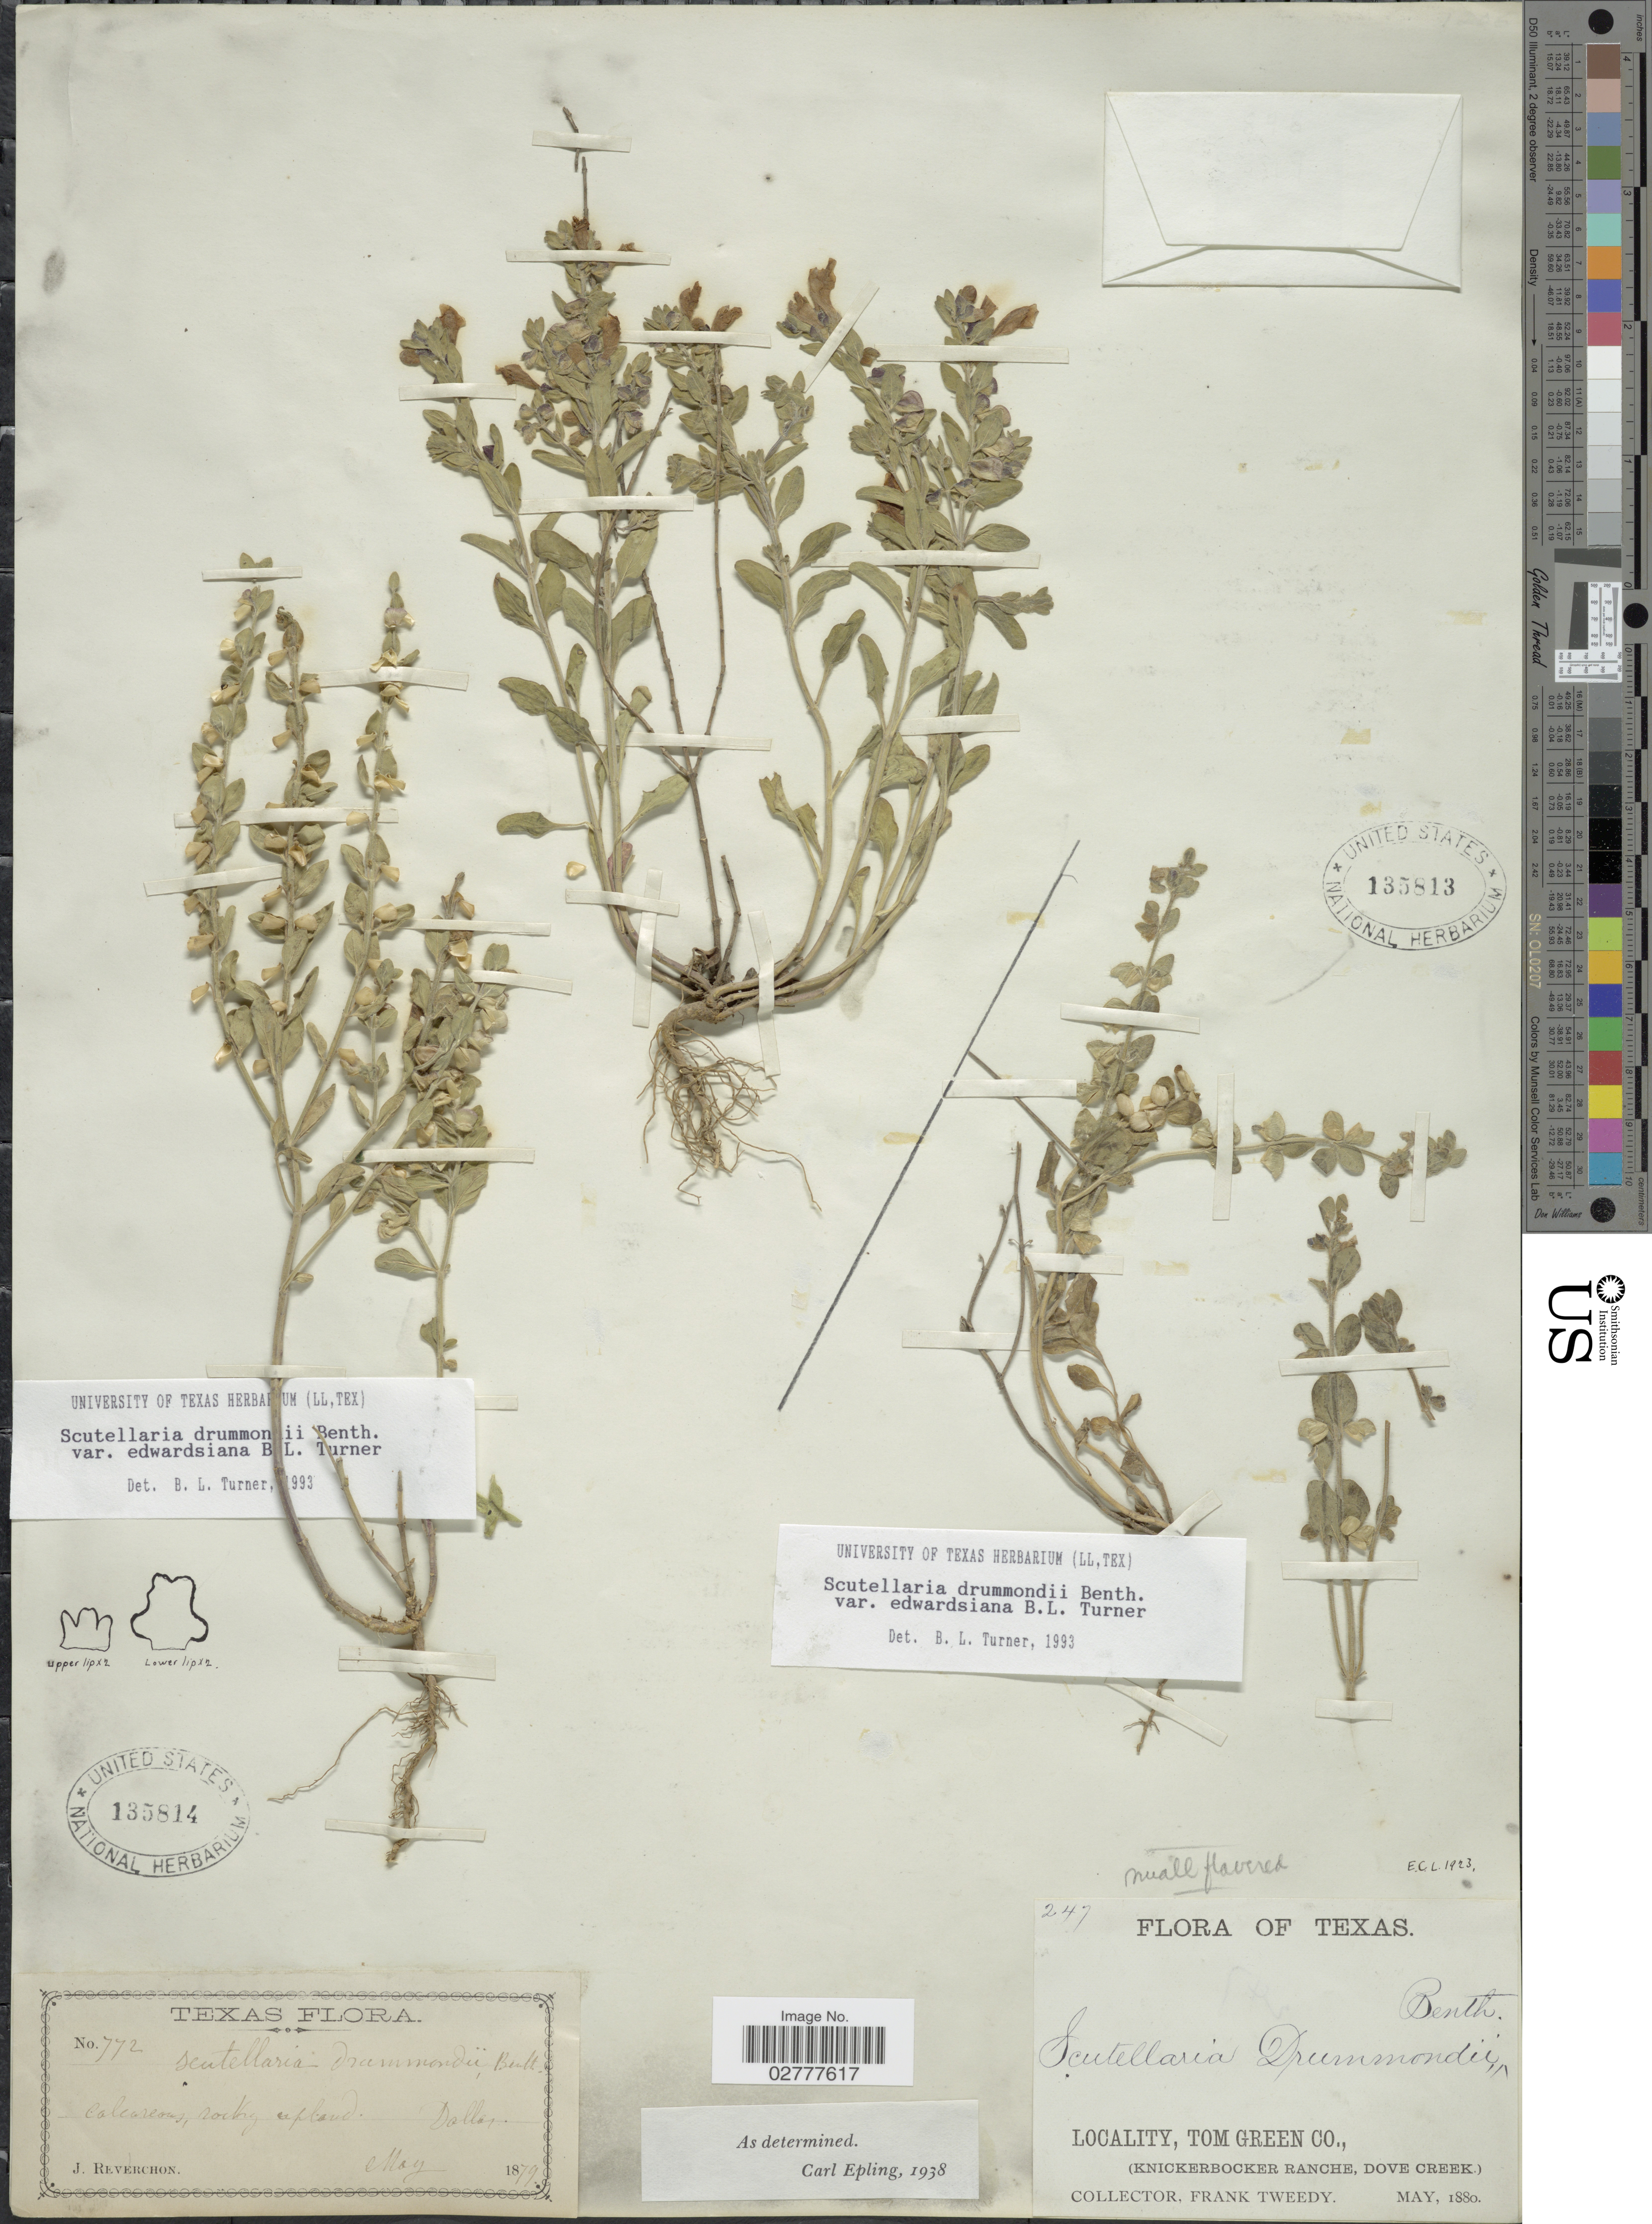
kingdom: Plantae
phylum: Tracheophyta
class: Magnoliopsida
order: Lamiales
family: Lamiaceae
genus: Scutellaria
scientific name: Scutellaria drummondii var. edwardsiana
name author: Benth.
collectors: F. Tweedy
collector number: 247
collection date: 1880-05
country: United States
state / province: Texas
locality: Tom Green Co., (Knickerbocker Ranche, Dove Creek).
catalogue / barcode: US 135813-2